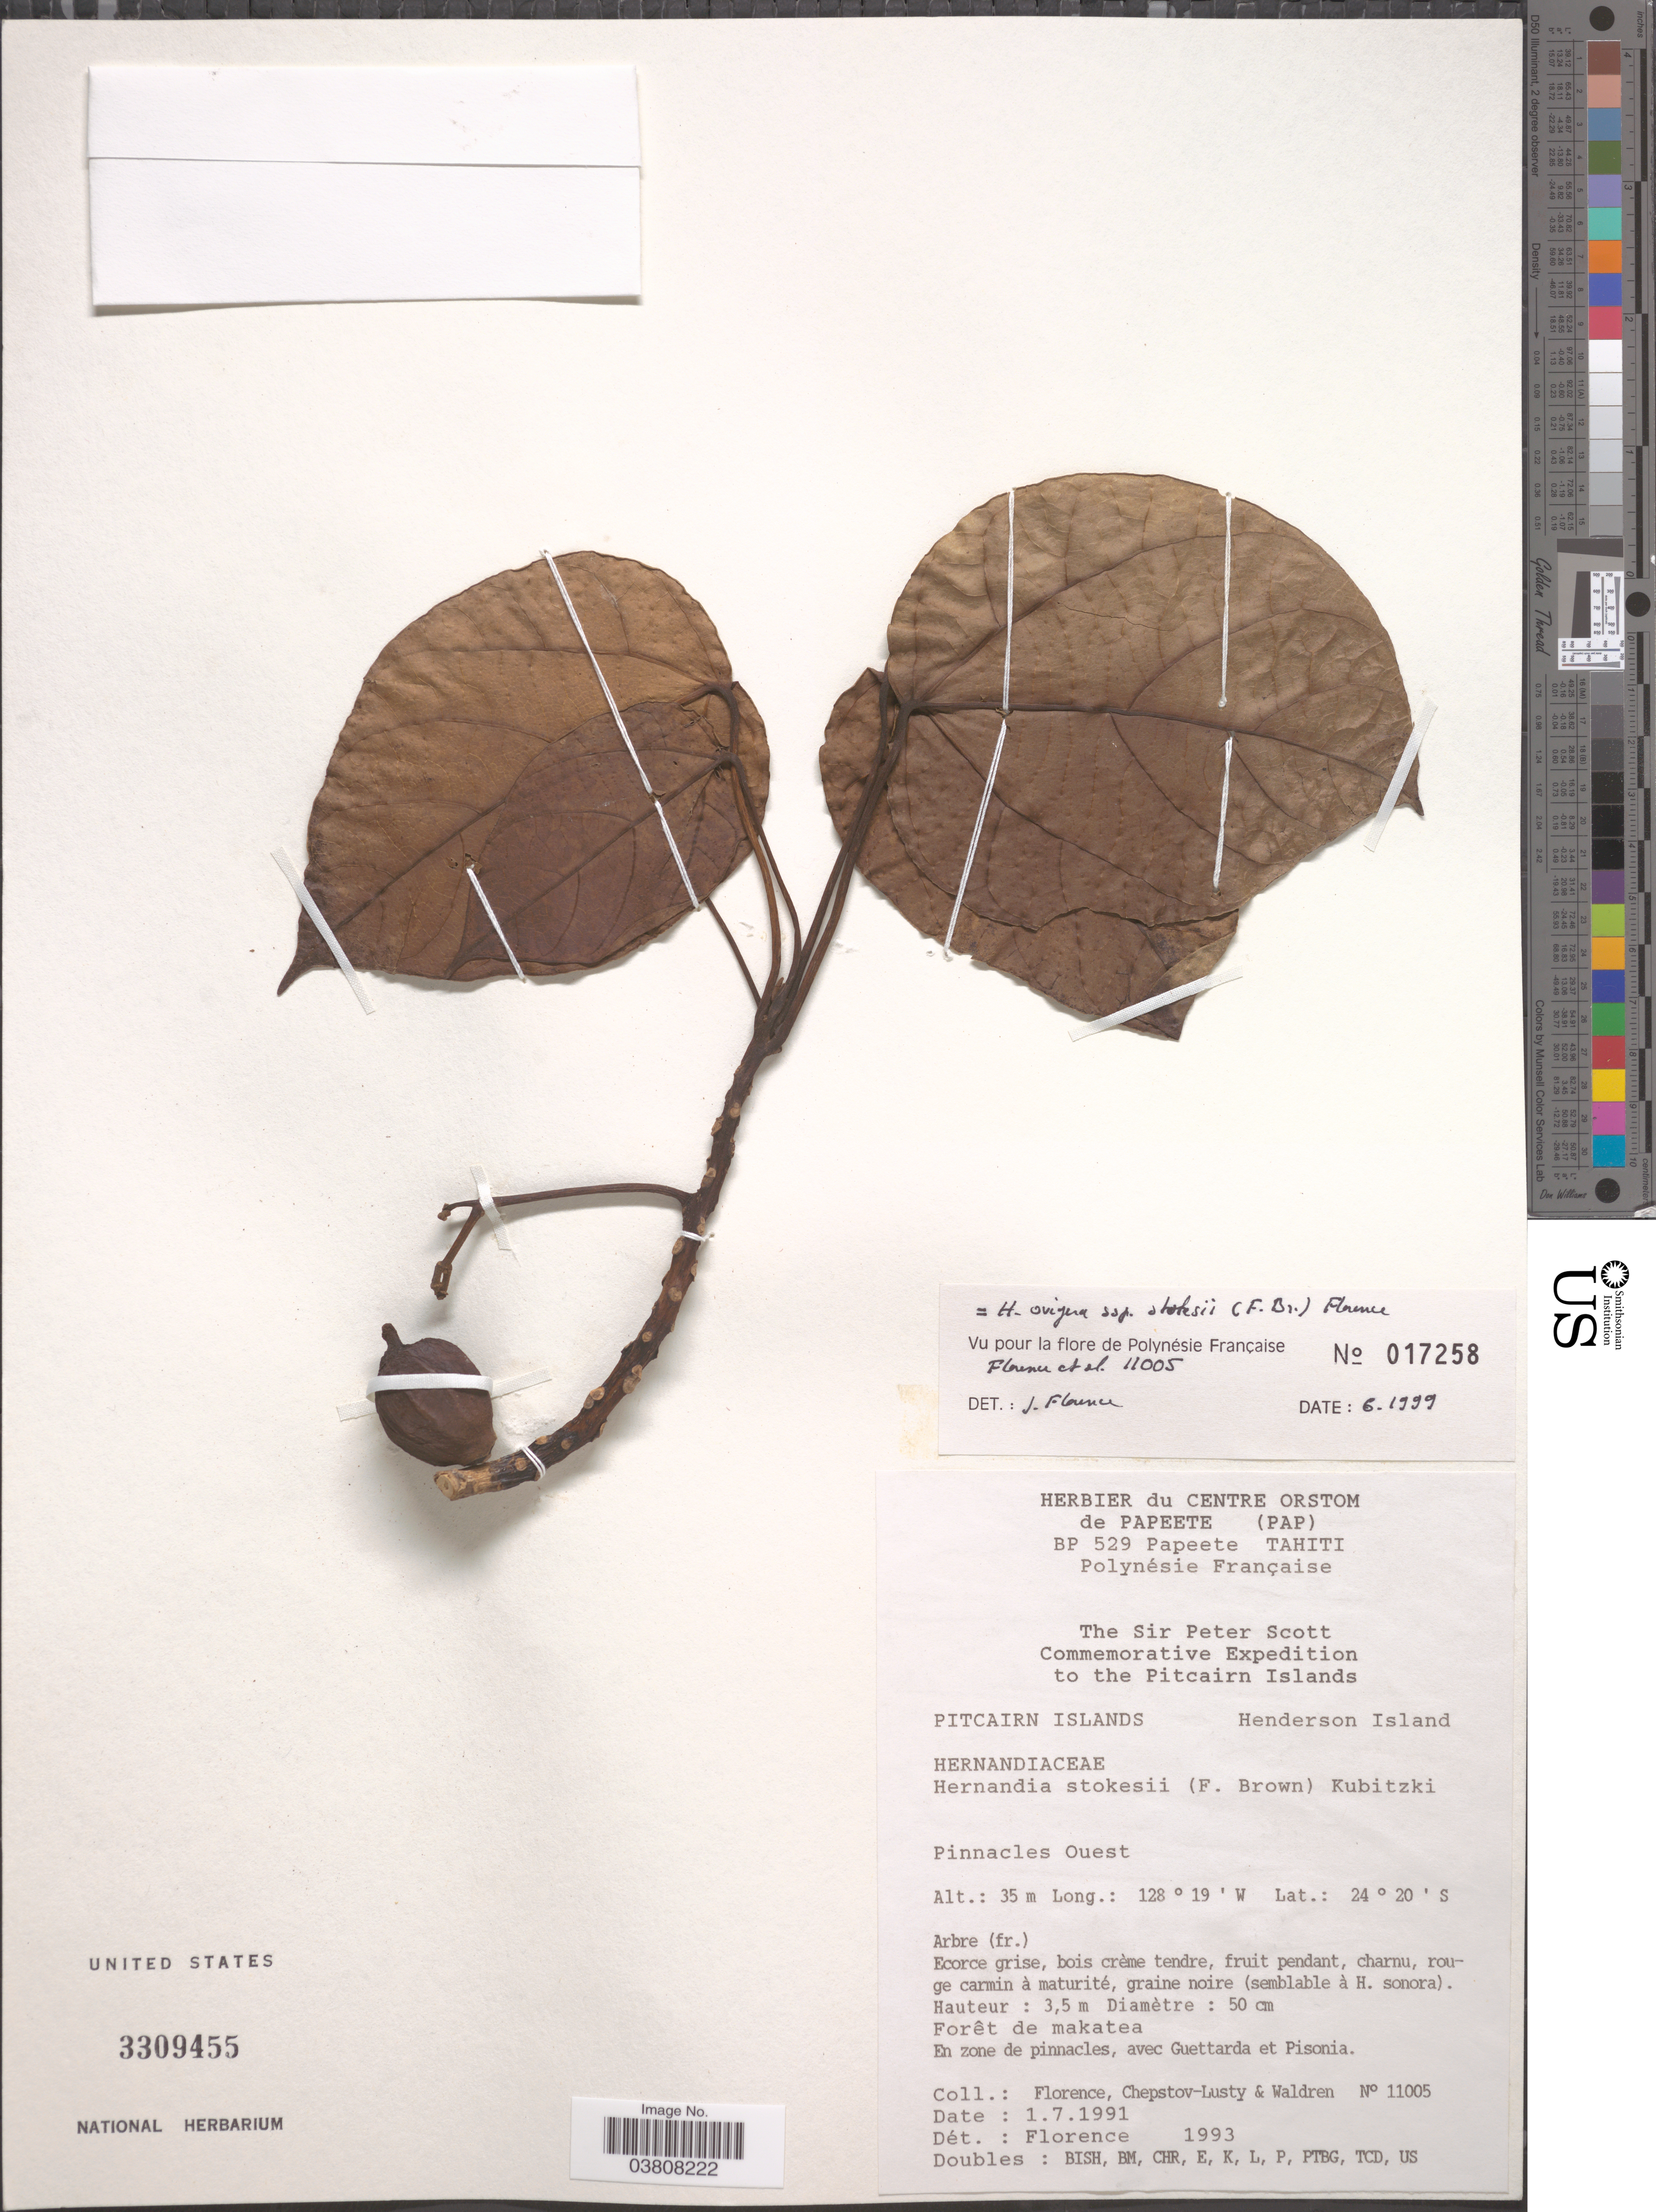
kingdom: Plantae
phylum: Tracheophyta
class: Magnoliopsida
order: Laurales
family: Hernandiaceae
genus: Hernandia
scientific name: Hernandia ovigera var. stokesi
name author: F. Br.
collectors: -. Florence, -. Chepstov-lusty & Waldren, --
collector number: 11005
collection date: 1991-07-01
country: Pitcairn Islands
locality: Henderson Island. Pinnacles Ouest.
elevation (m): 35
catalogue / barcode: US 3309455